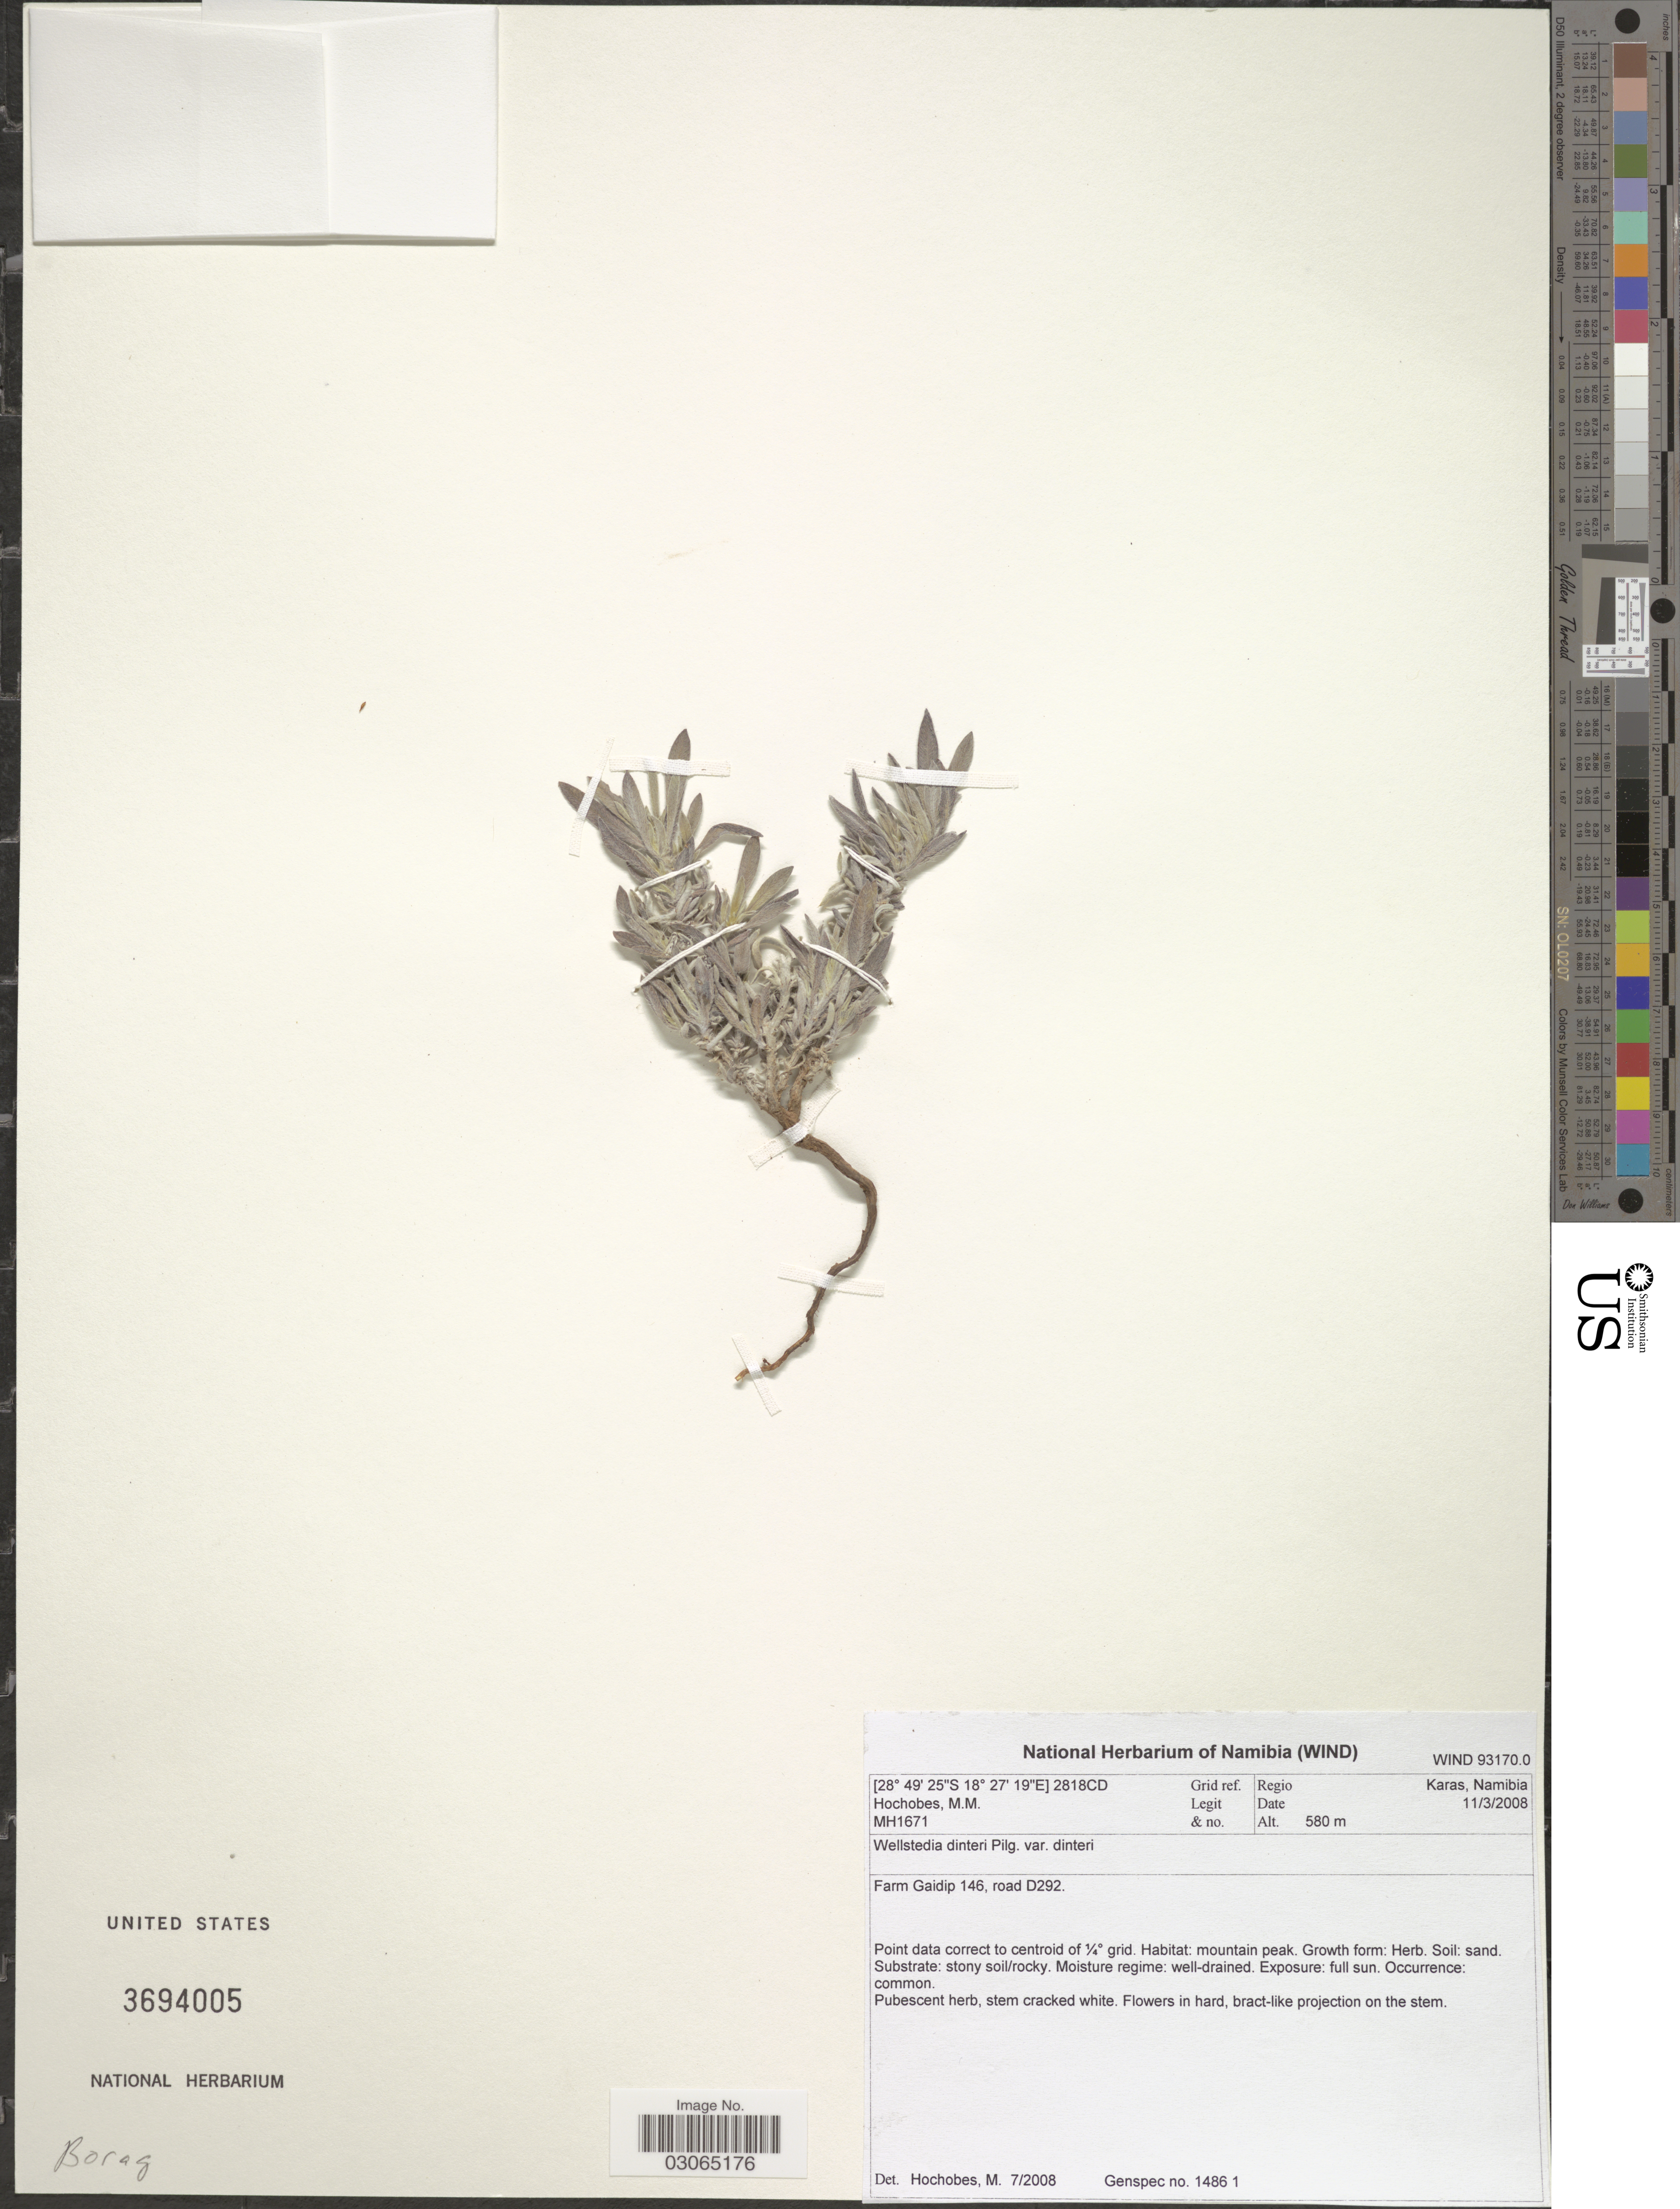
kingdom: Plantae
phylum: Tracheophyta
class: Magnoliopsida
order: Boraginales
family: Wellstediaceae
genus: Wellstedia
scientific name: Wellstedia dinteri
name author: Pilg.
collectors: M. Hochobes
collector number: MH1671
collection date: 2008-03-11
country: Namibia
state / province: Karas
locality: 2818CD Grid ref. Regio Karas. Farm Gaidip 146, road D292.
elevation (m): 580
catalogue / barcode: US 3694005